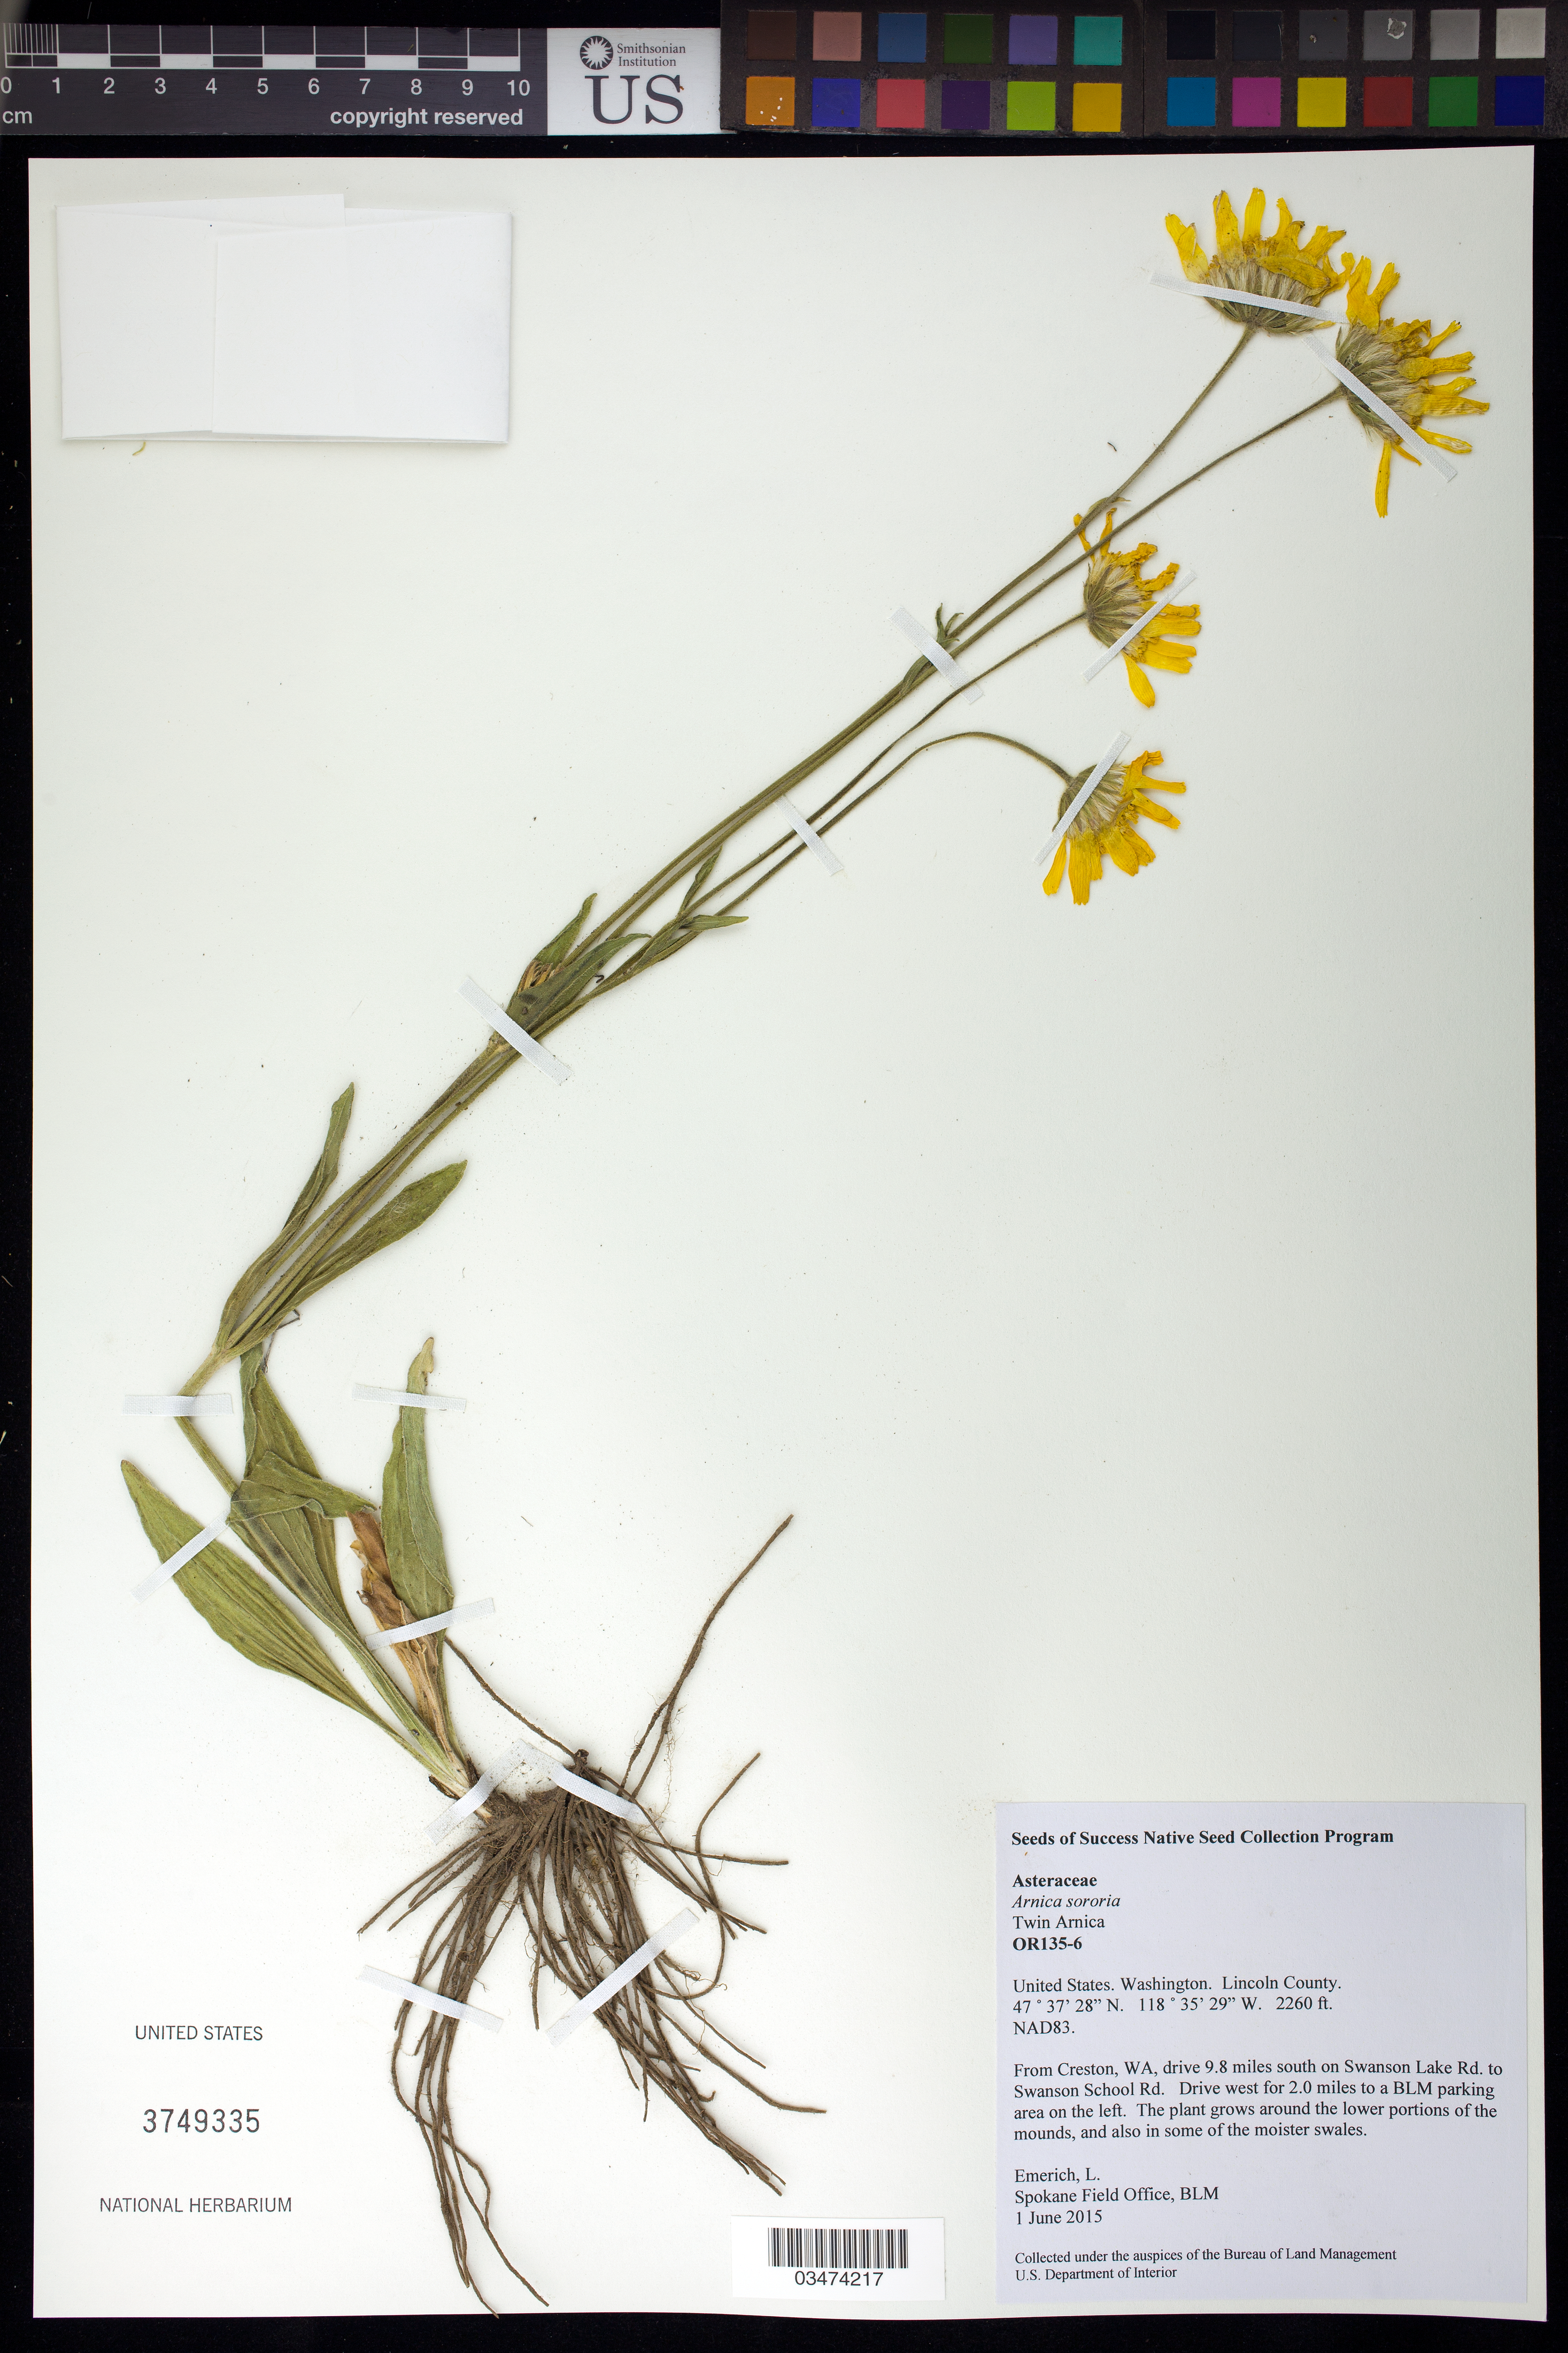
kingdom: Plantae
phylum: Tracheophyta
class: Magnoliopsida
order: Asterales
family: Asteraceae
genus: Arnica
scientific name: Arnica sororia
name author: Greene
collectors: L. Emerich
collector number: OR135-6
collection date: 2015-06-01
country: United States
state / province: Washington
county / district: Lincoln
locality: Swanson Lakes Wildlife Natural Area, Swanson School Road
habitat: shrub-steppe, lower portion of the mounds and in some of the moister swales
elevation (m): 689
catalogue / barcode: US 3749335